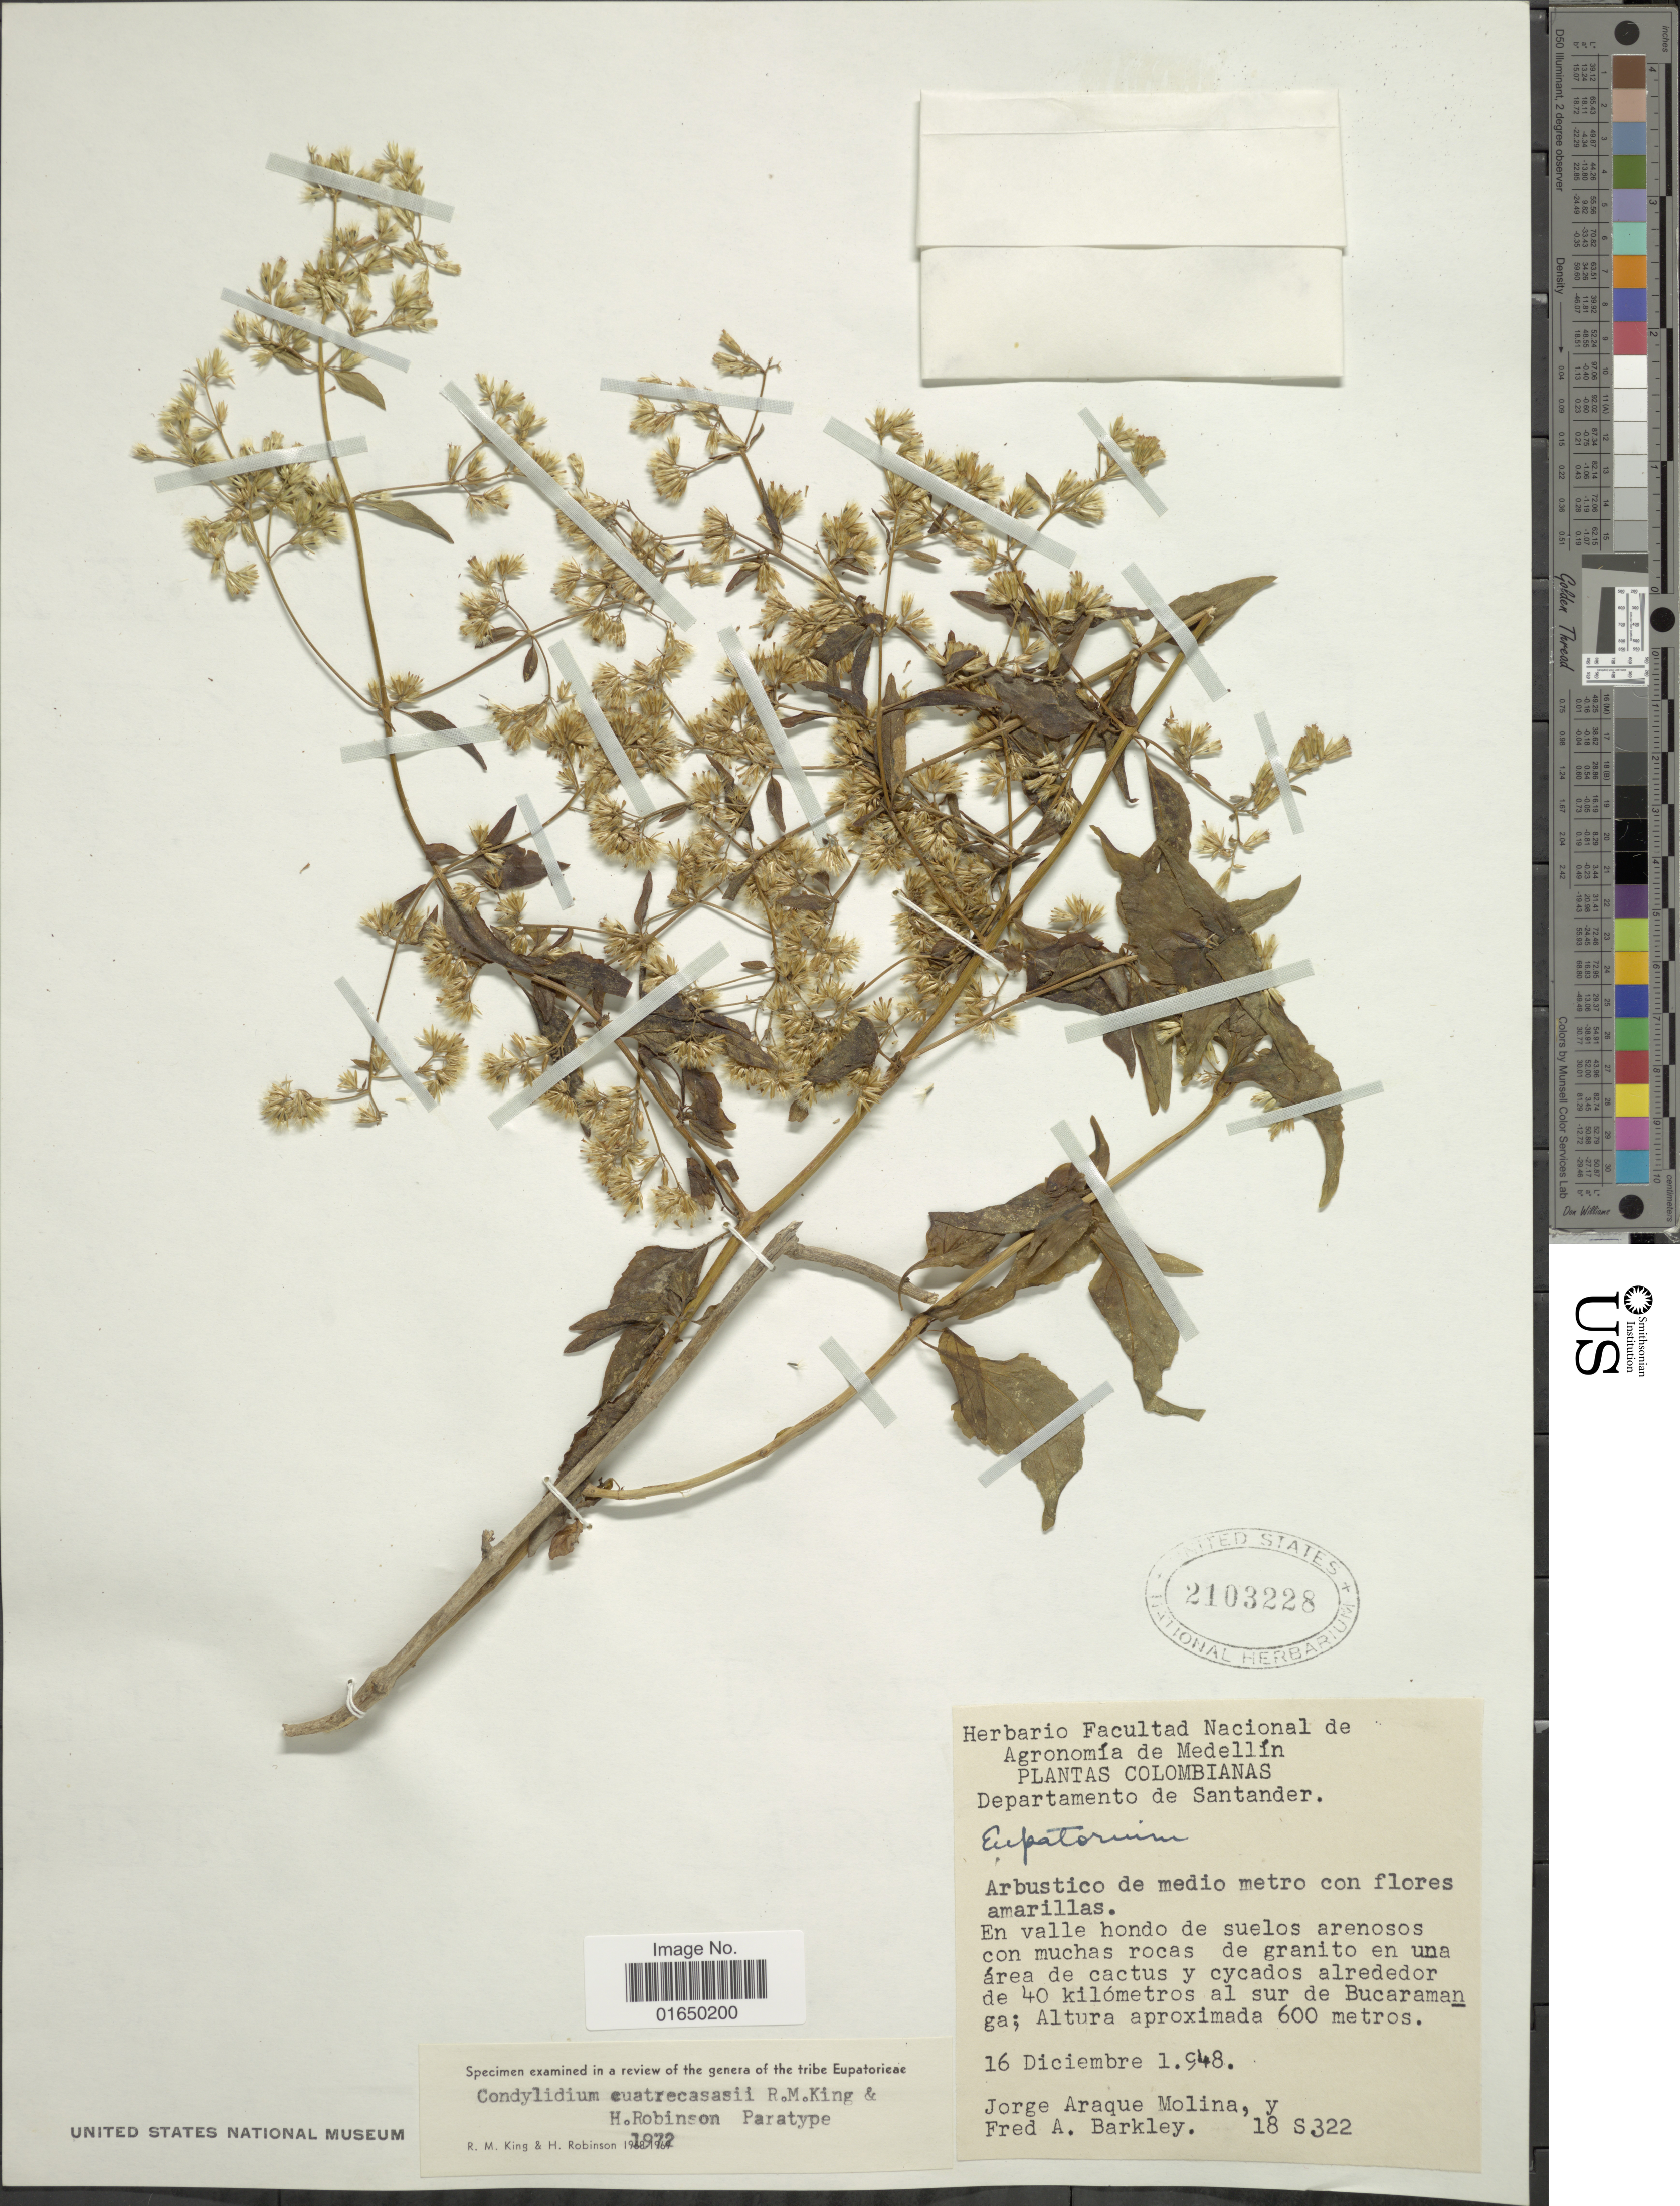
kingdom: Plantae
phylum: Tracheophyta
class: Magnoliopsida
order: Asterales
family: Asteraceae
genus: Condylidium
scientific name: Condylidium cuatrecasasii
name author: R.M. King & H. Rob.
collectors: J. Araque Molina & F. A. Barkley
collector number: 18S322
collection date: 1948-12-16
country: Colombia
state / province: Santander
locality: Departamento de Santander, En valle hondo de suelos arenosos con muchas rocas de granito en una área de cactus y cycados alrededor de 40 kilómetros al sur de Bucaramanga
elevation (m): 600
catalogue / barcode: US 2103228